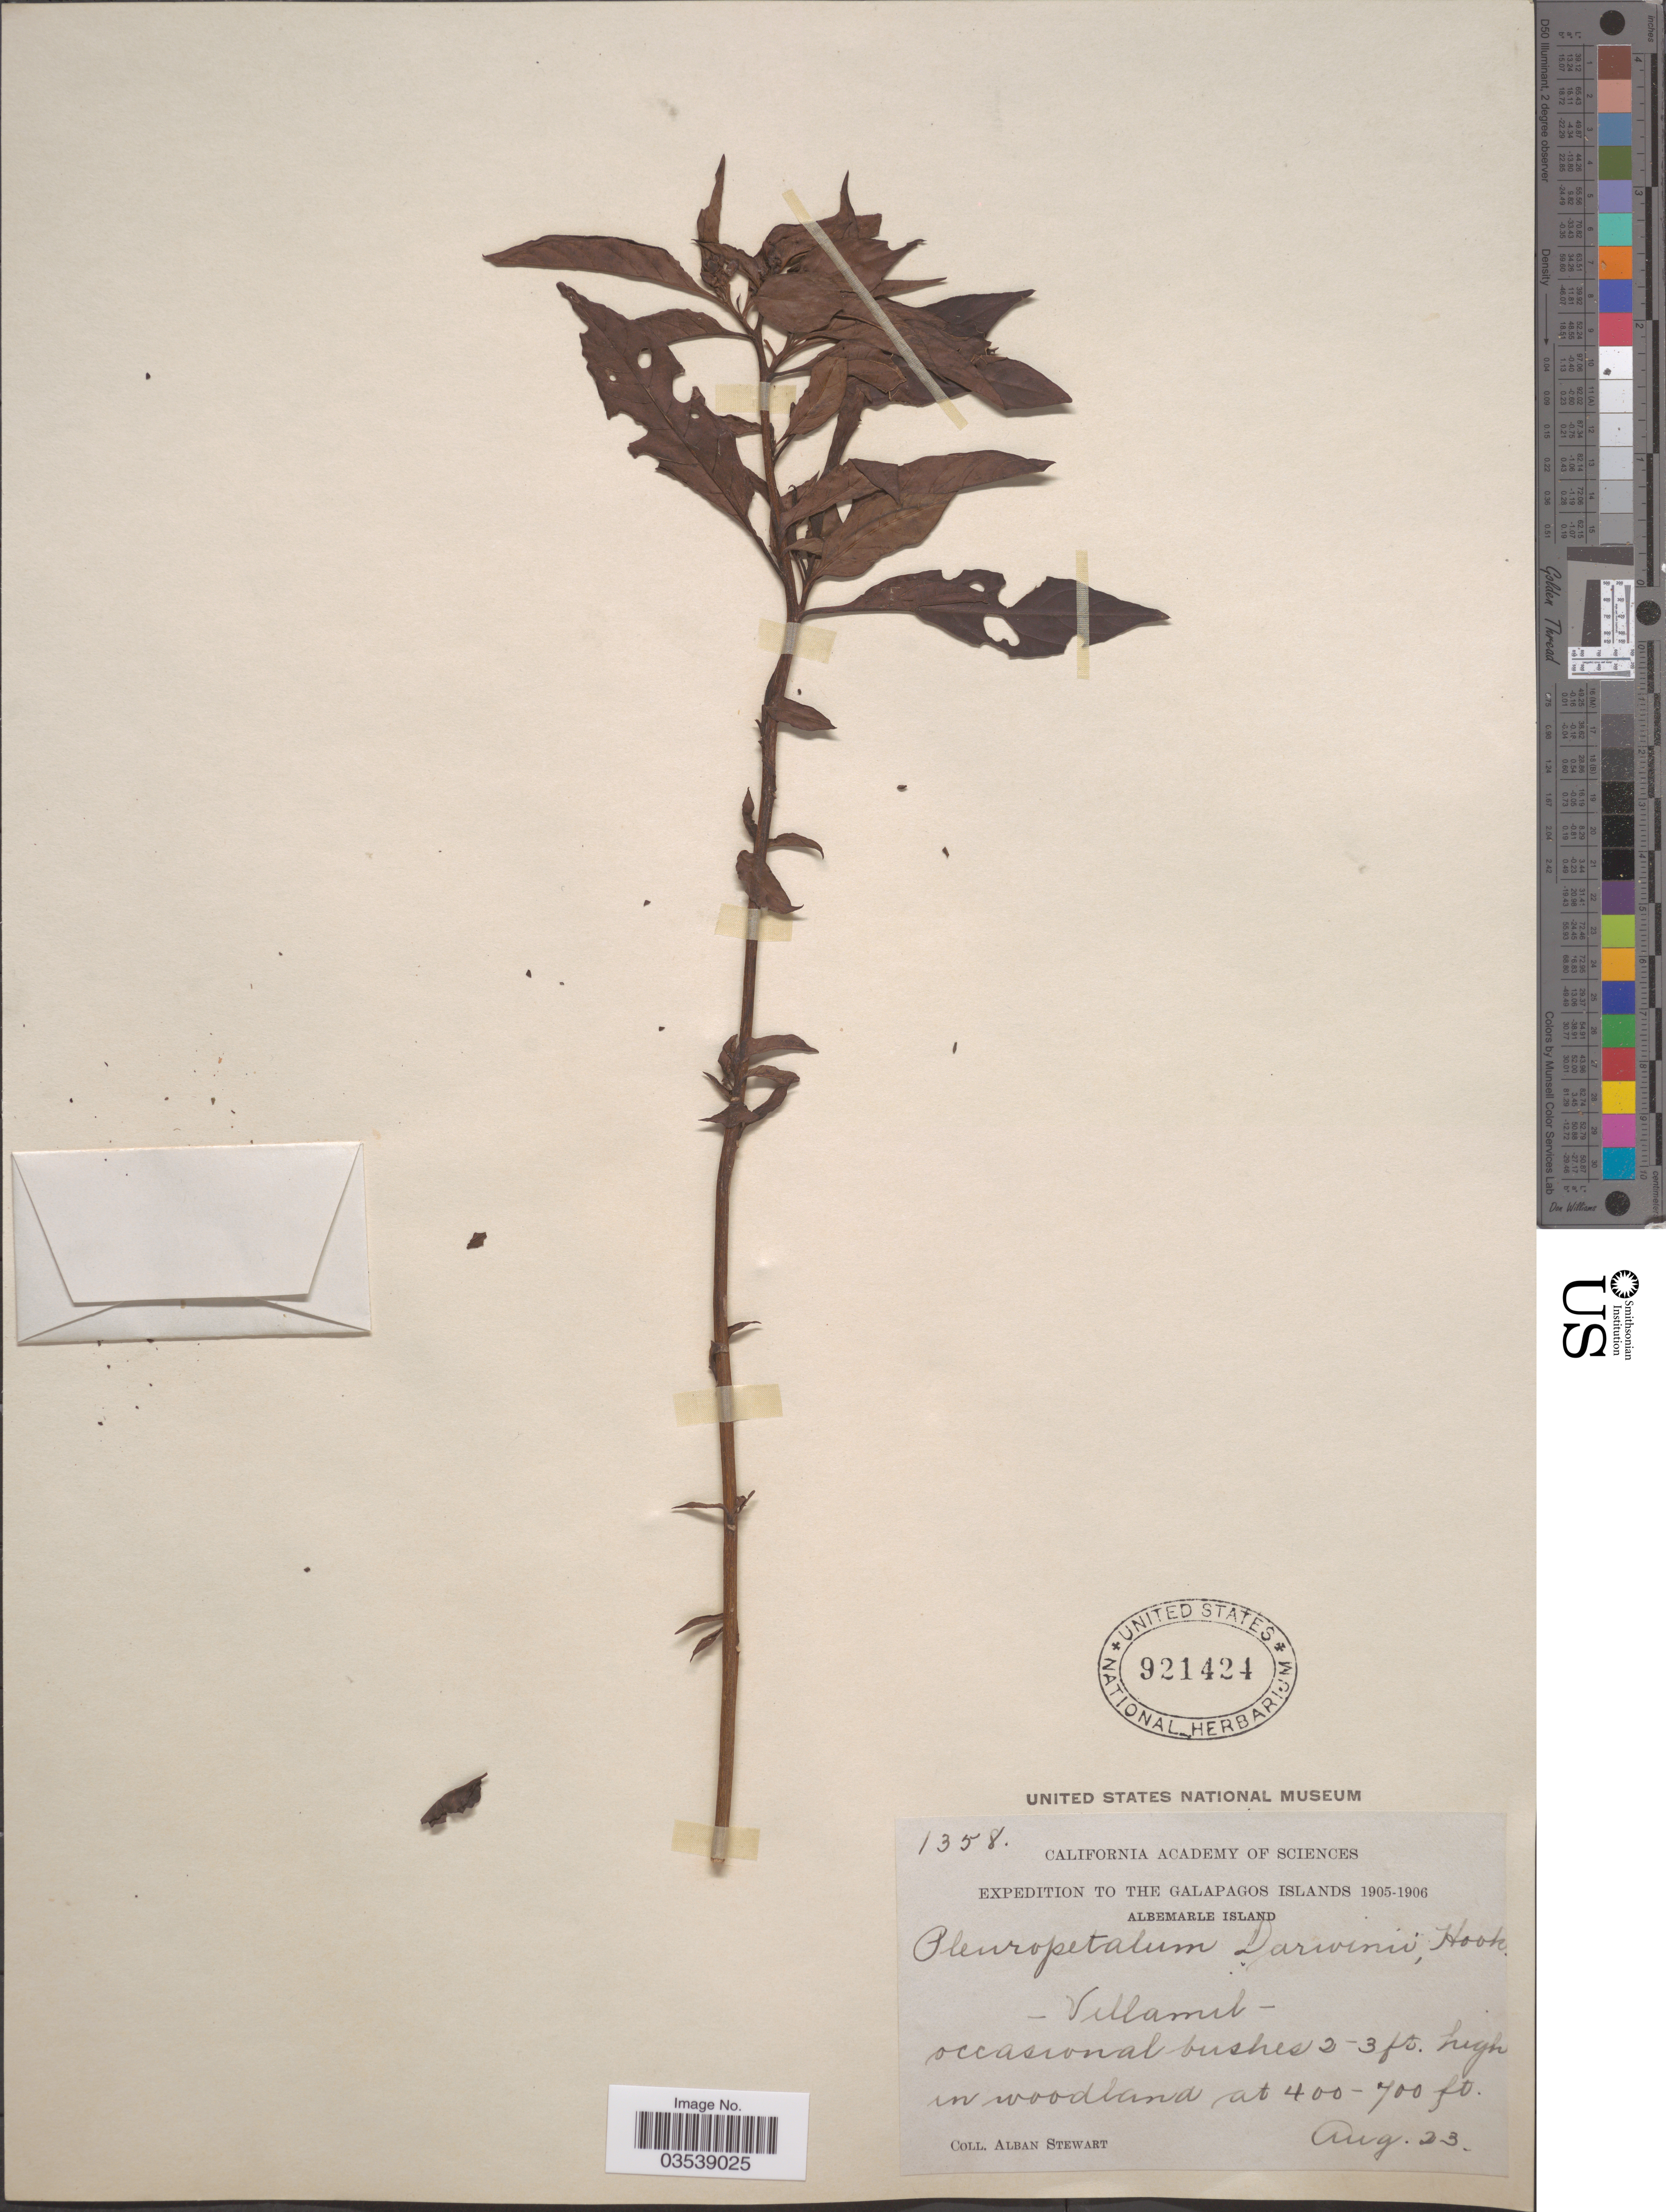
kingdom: Plantae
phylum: Tracheophyta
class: Magnoliopsida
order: Caryophyllales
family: Amaranthaceae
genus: Pleuropetalum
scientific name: Pleuropetalum darwinii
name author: Hook. f.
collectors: A. Stewart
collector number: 1358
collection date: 1905-08-23/1906-08-23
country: Ecuador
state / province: Colón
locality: The Galapagos Islands. Albemarle Island. Villamil.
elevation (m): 122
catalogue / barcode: US 921424